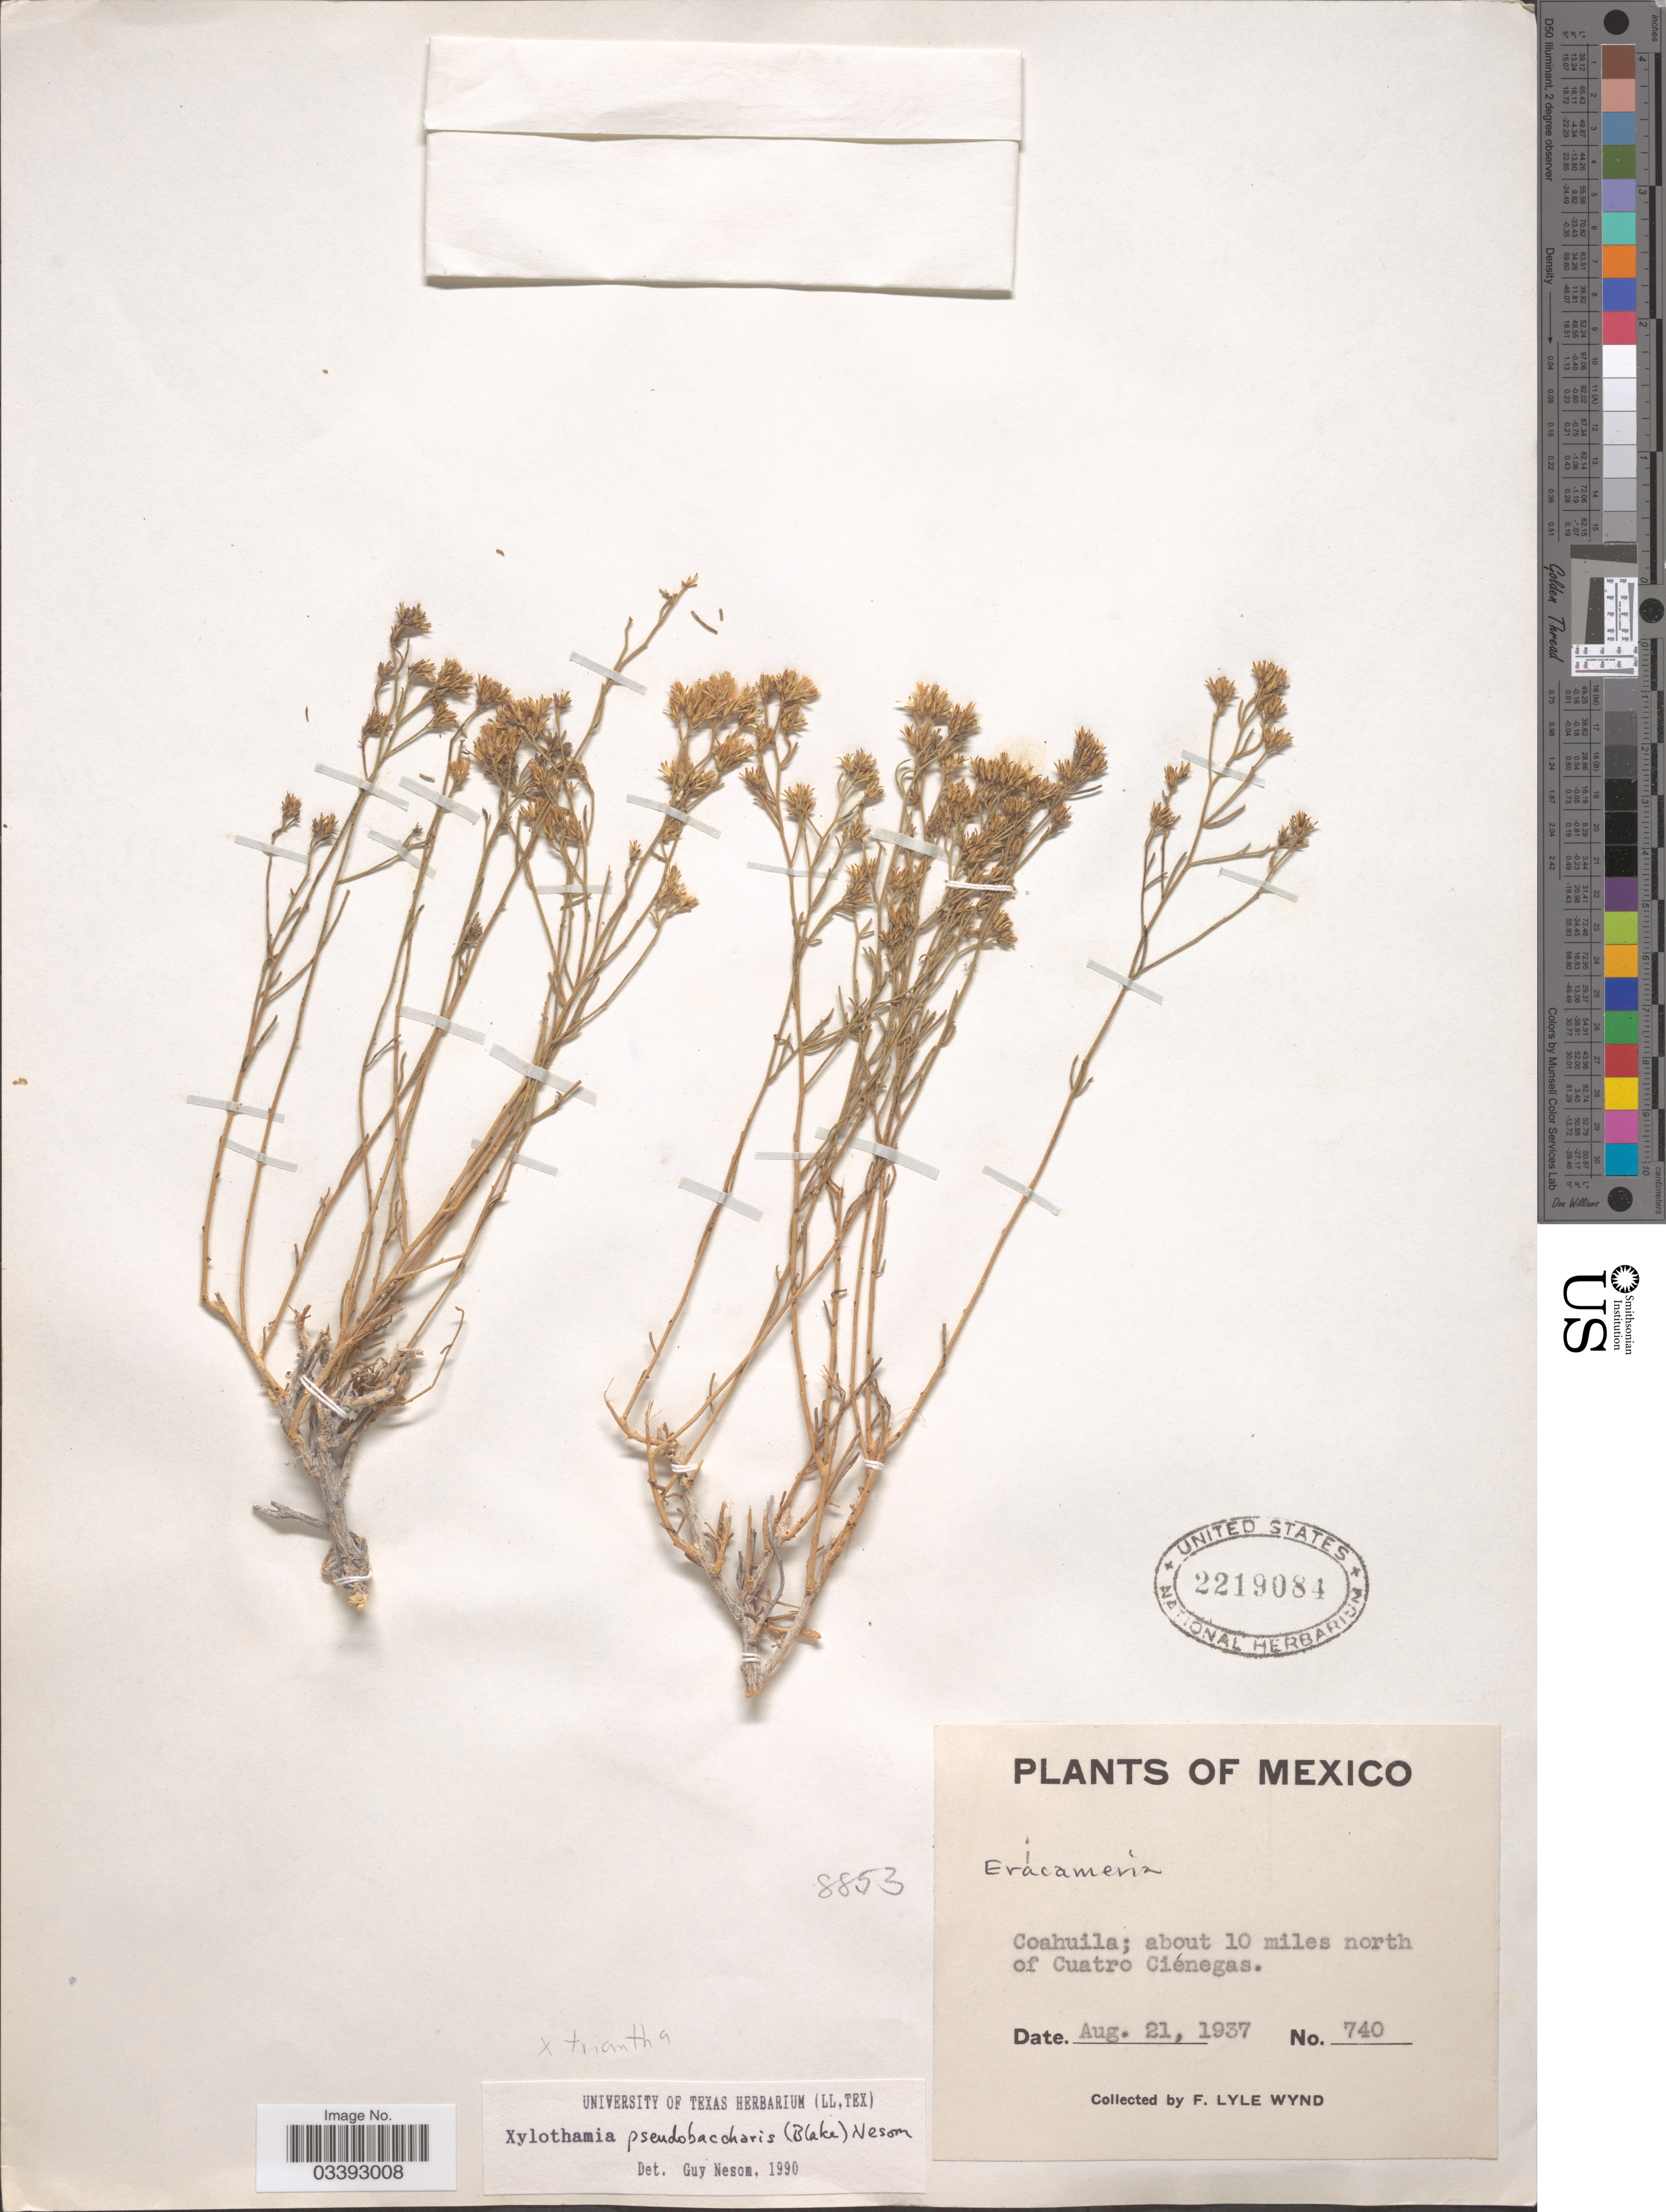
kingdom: Plantae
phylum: Tracheophyta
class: Magnoliopsida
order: Asterales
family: Asteraceae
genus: Xylothamia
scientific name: Xylothamia pseudobaccharis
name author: (S.F. Blake) G.L. Nesom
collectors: F. L. Wynd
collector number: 740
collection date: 1937-08-21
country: Mexico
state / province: Coahuila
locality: About 10 miles north of Cuatro Ciénegas.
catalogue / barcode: US 2219084